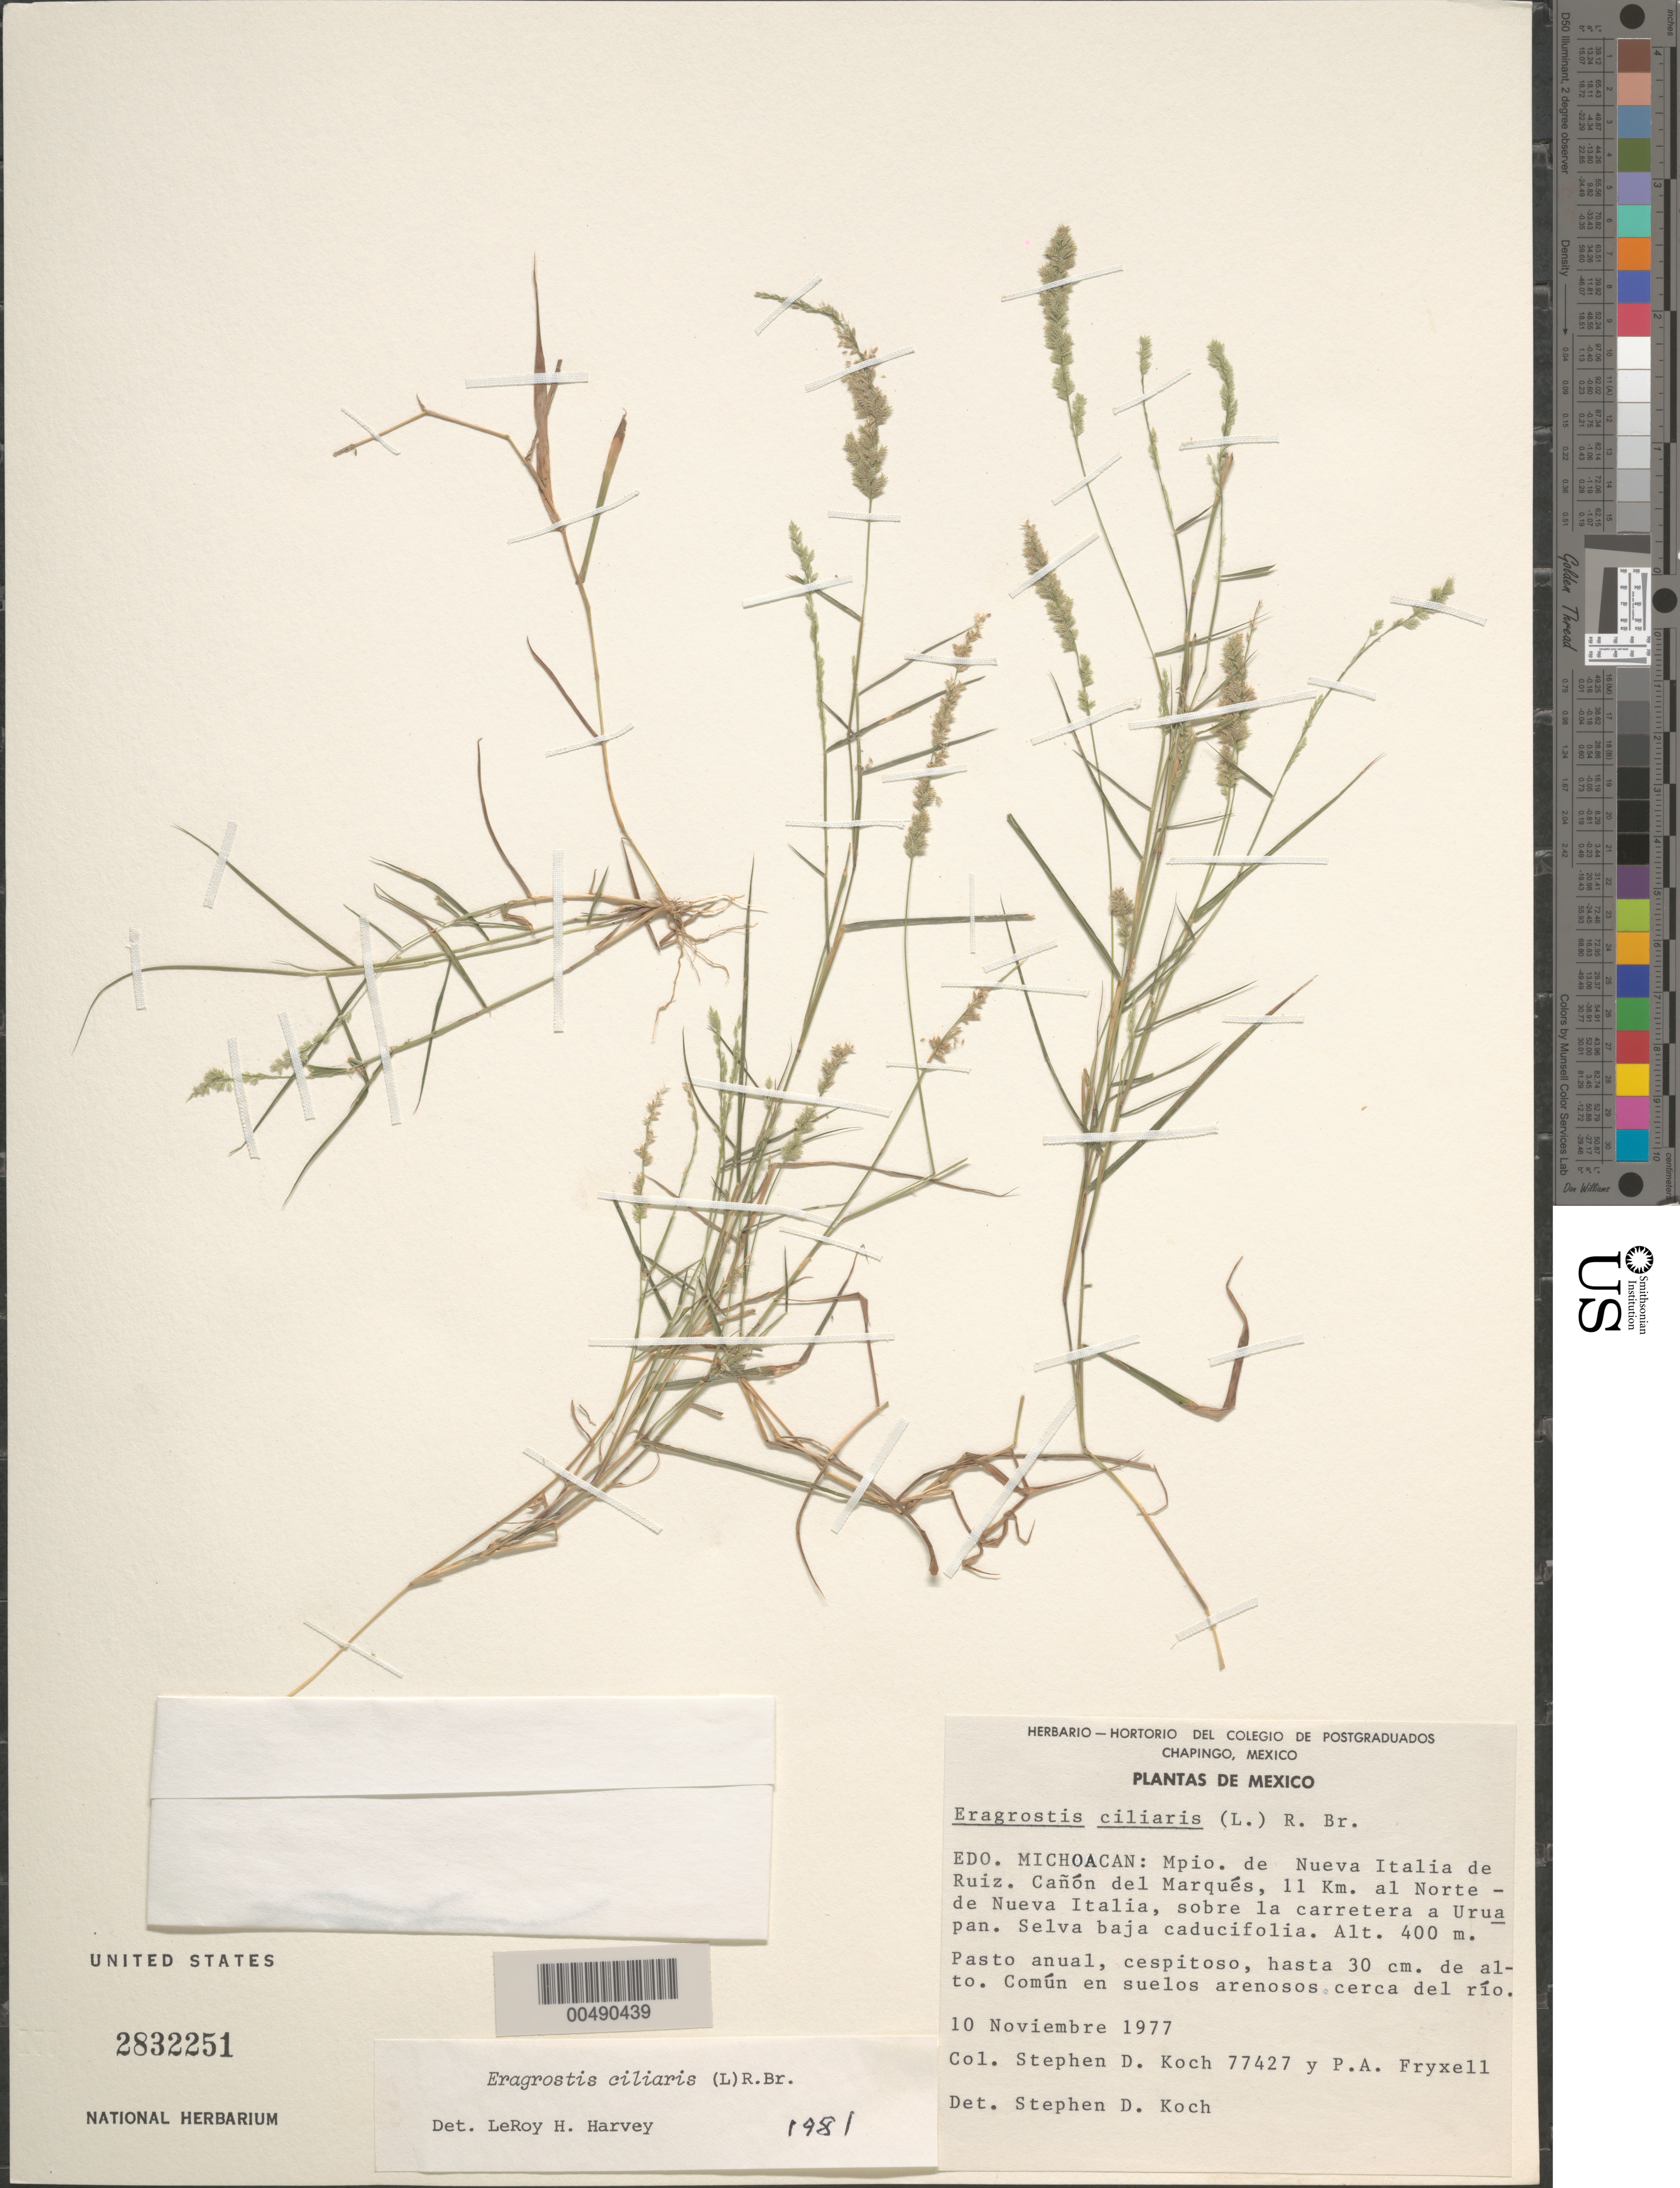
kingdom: Plantae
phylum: Tracheophyta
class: Liliopsida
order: Poales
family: Poaceae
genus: Eragrostis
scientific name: Eragrostis ciliaris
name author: (L.) R. Br.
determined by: Harvey, L. H.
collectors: S. D. Koch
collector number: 77427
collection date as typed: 10 Nov 1977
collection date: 1977-11-10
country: Mexico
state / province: Michoacán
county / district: Nueva Italia de Ruiz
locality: Cañón del Marqués, 11 km N of Nueva Italia, adjacent to the rd to Uruapan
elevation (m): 400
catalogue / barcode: US 2832251